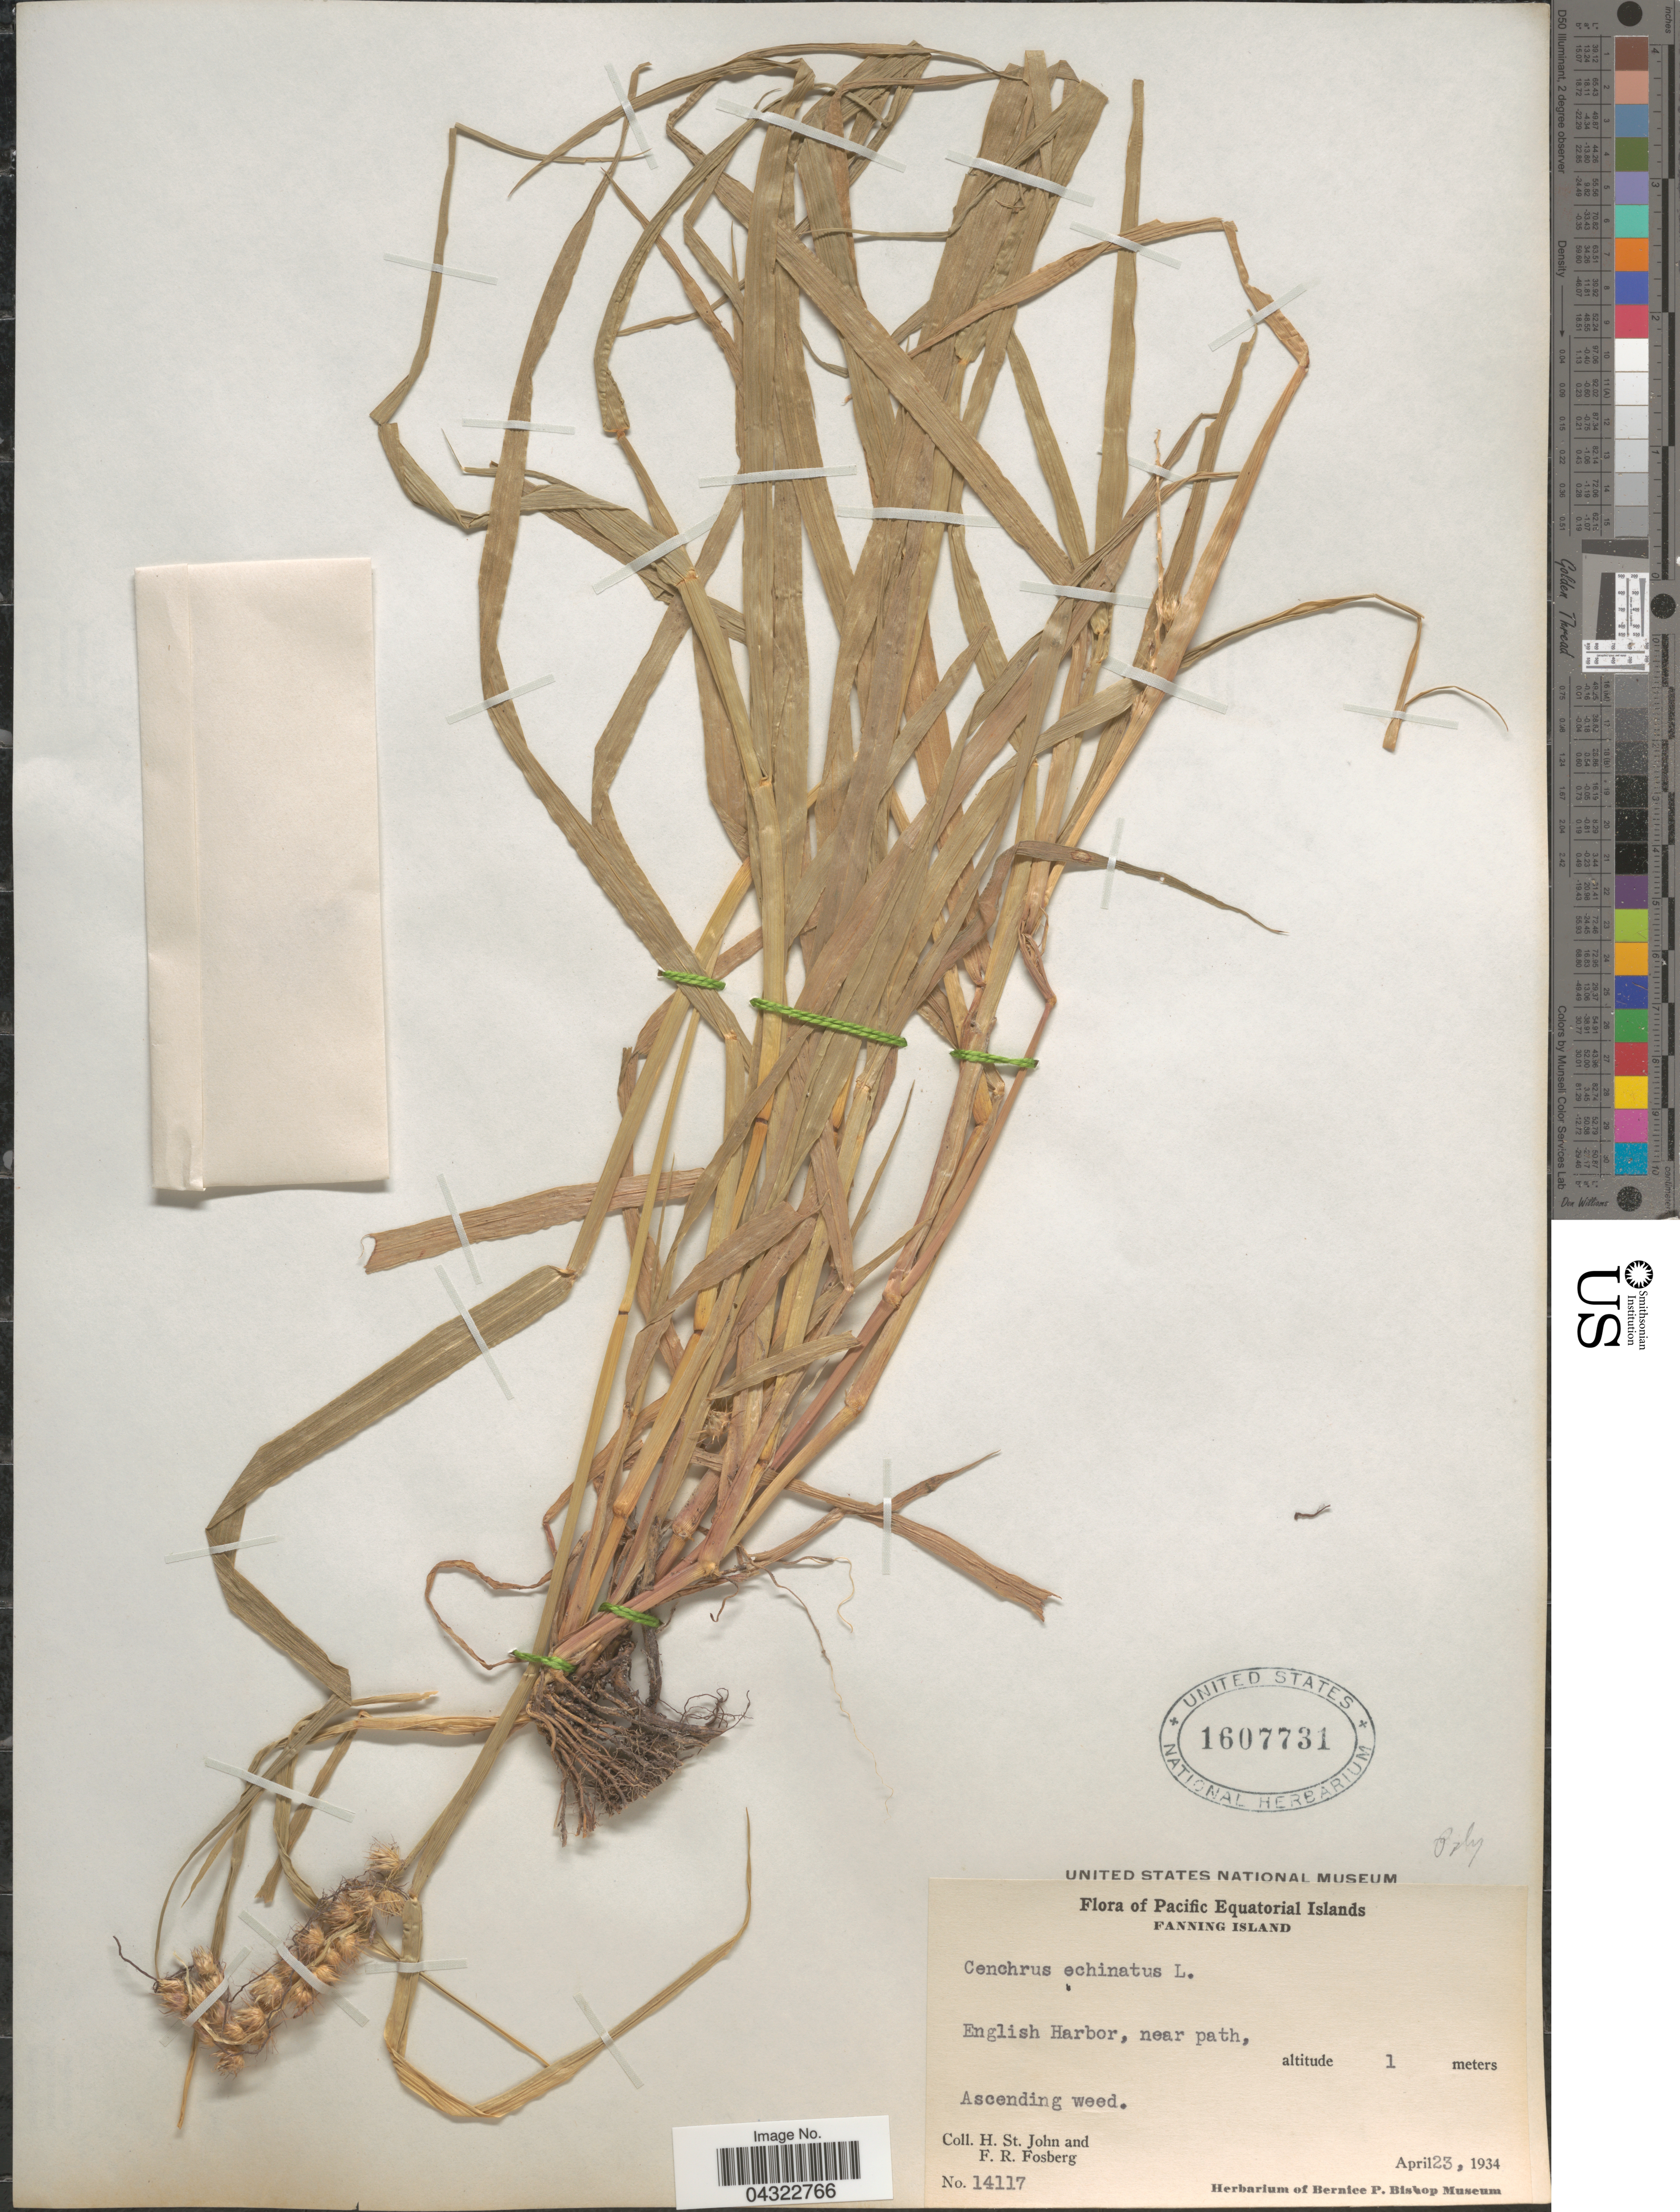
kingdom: Plantae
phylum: Tracheophyta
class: Liliopsida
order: Poales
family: Poaceae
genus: Cenchrus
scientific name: Cenchrus echinatus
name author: L.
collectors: H. St. John & F. R. Fosberg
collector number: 14117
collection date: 1934-04-23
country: Kiribati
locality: Pacific Equatorial Islands. Fanning Island. English Harbor, near path.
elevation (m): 1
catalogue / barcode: US 1607731